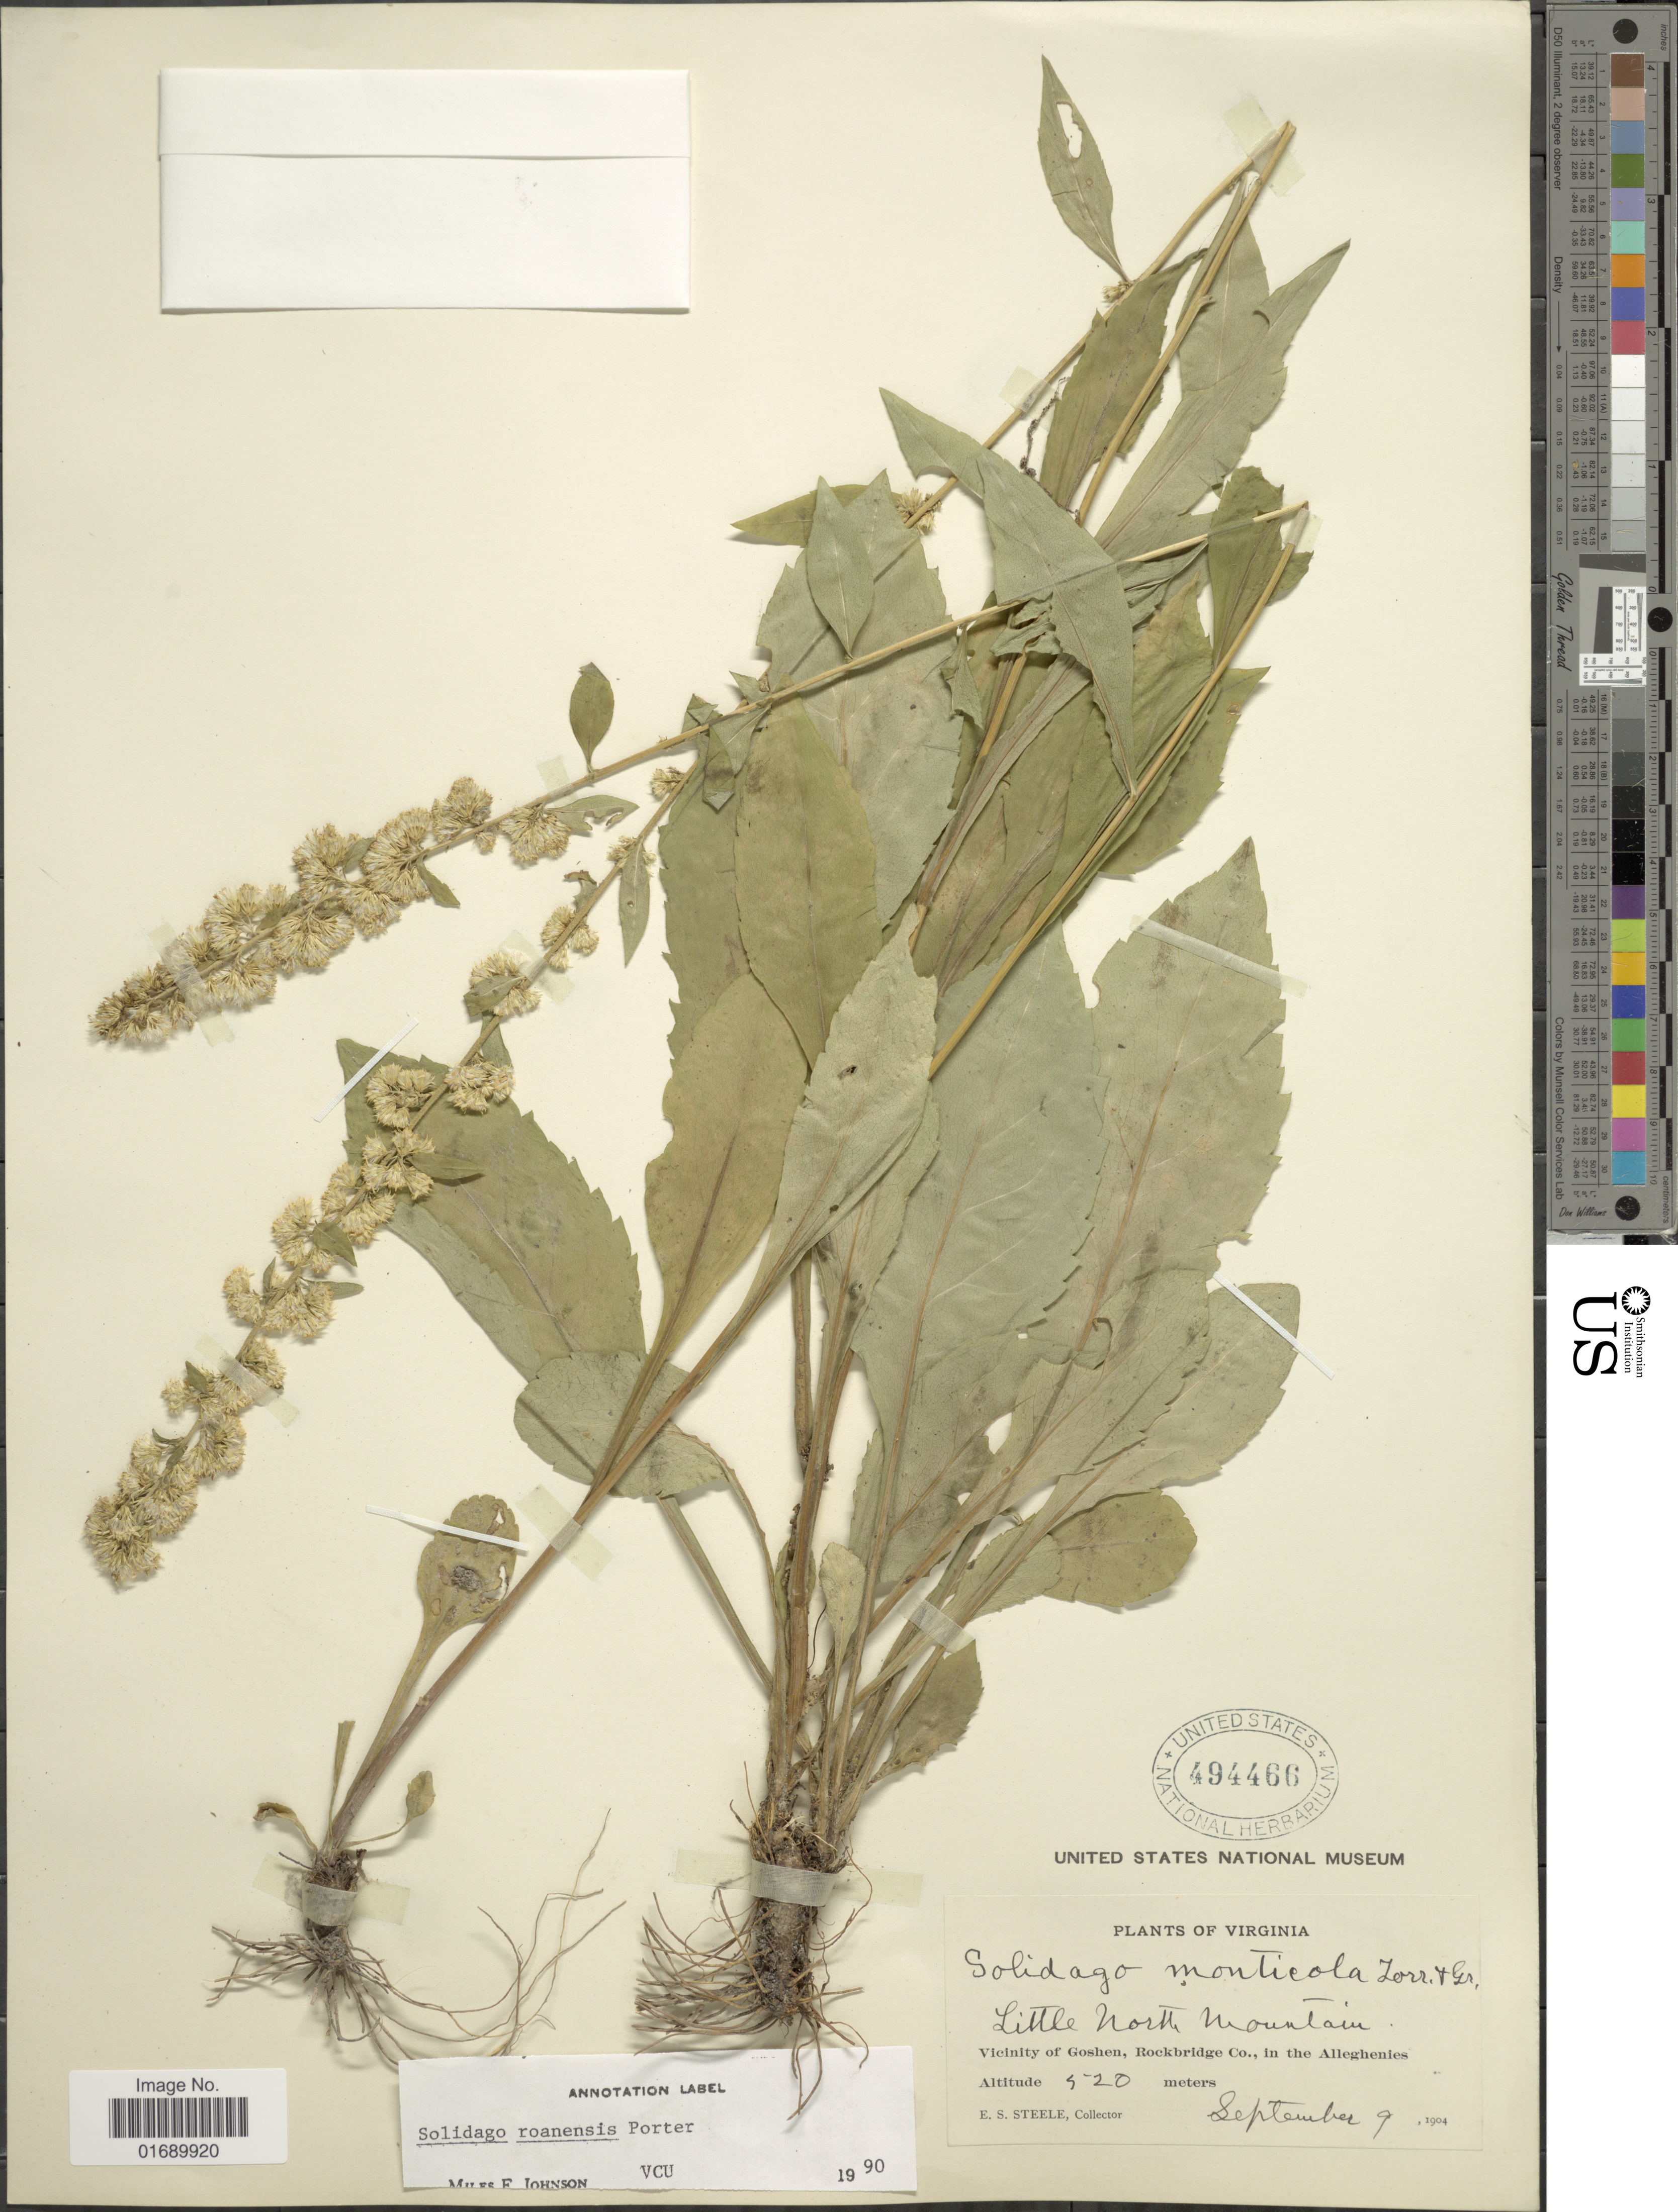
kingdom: Plantae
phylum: Tracheophyta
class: Magnoliopsida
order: Asterales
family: Asteraceae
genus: Solidago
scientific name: Solidago roanensis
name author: Porter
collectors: E. Steele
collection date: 1904-09-09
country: United States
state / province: Virginia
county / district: Rockbridge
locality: Little North Mountain, Vicinity of Goshen, Rockbridge Co., in the Alleghenies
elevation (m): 520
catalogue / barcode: US 494466